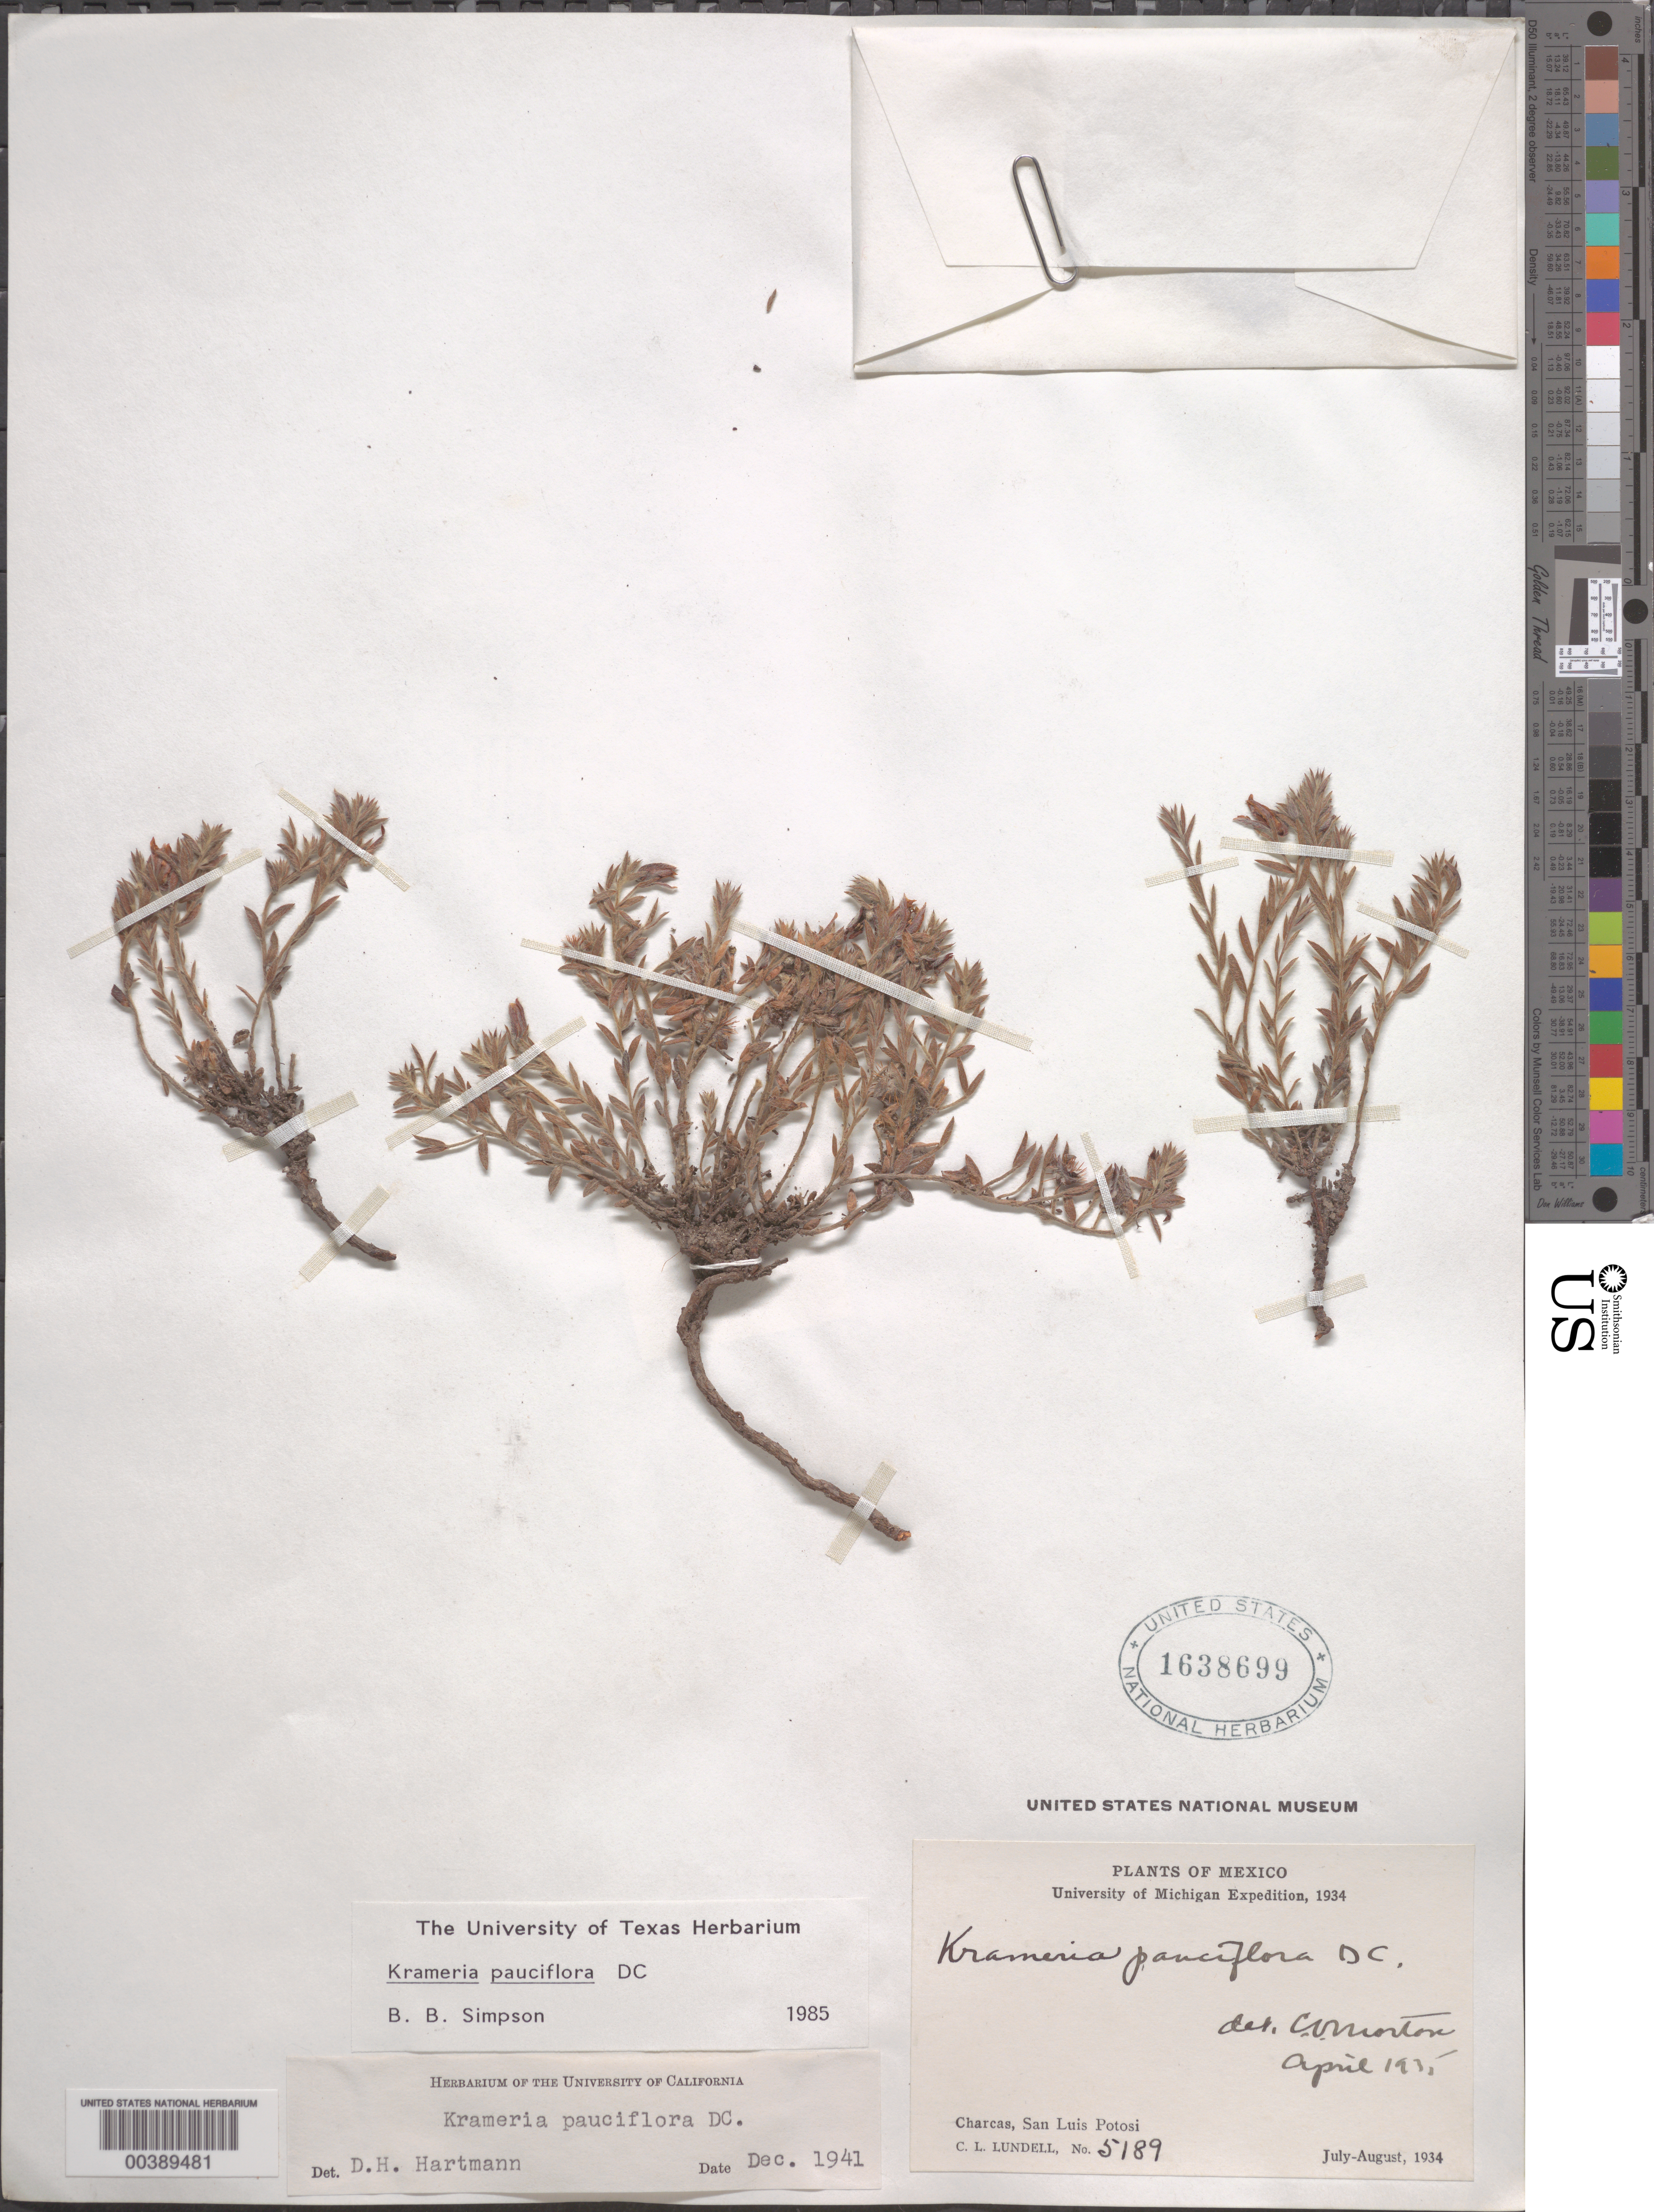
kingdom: Plantae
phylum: Tracheophyta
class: Magnoliopsida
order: Zygophyllales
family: Krameriaceae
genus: Krameria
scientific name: Krameria pauciflora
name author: DC.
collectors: C. L. Lundell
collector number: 5189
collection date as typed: Jul 1934 to -- Aug 1934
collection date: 1934-07/1934-08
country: Mexico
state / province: San Luis Potosí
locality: Carcas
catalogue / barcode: US 1638699